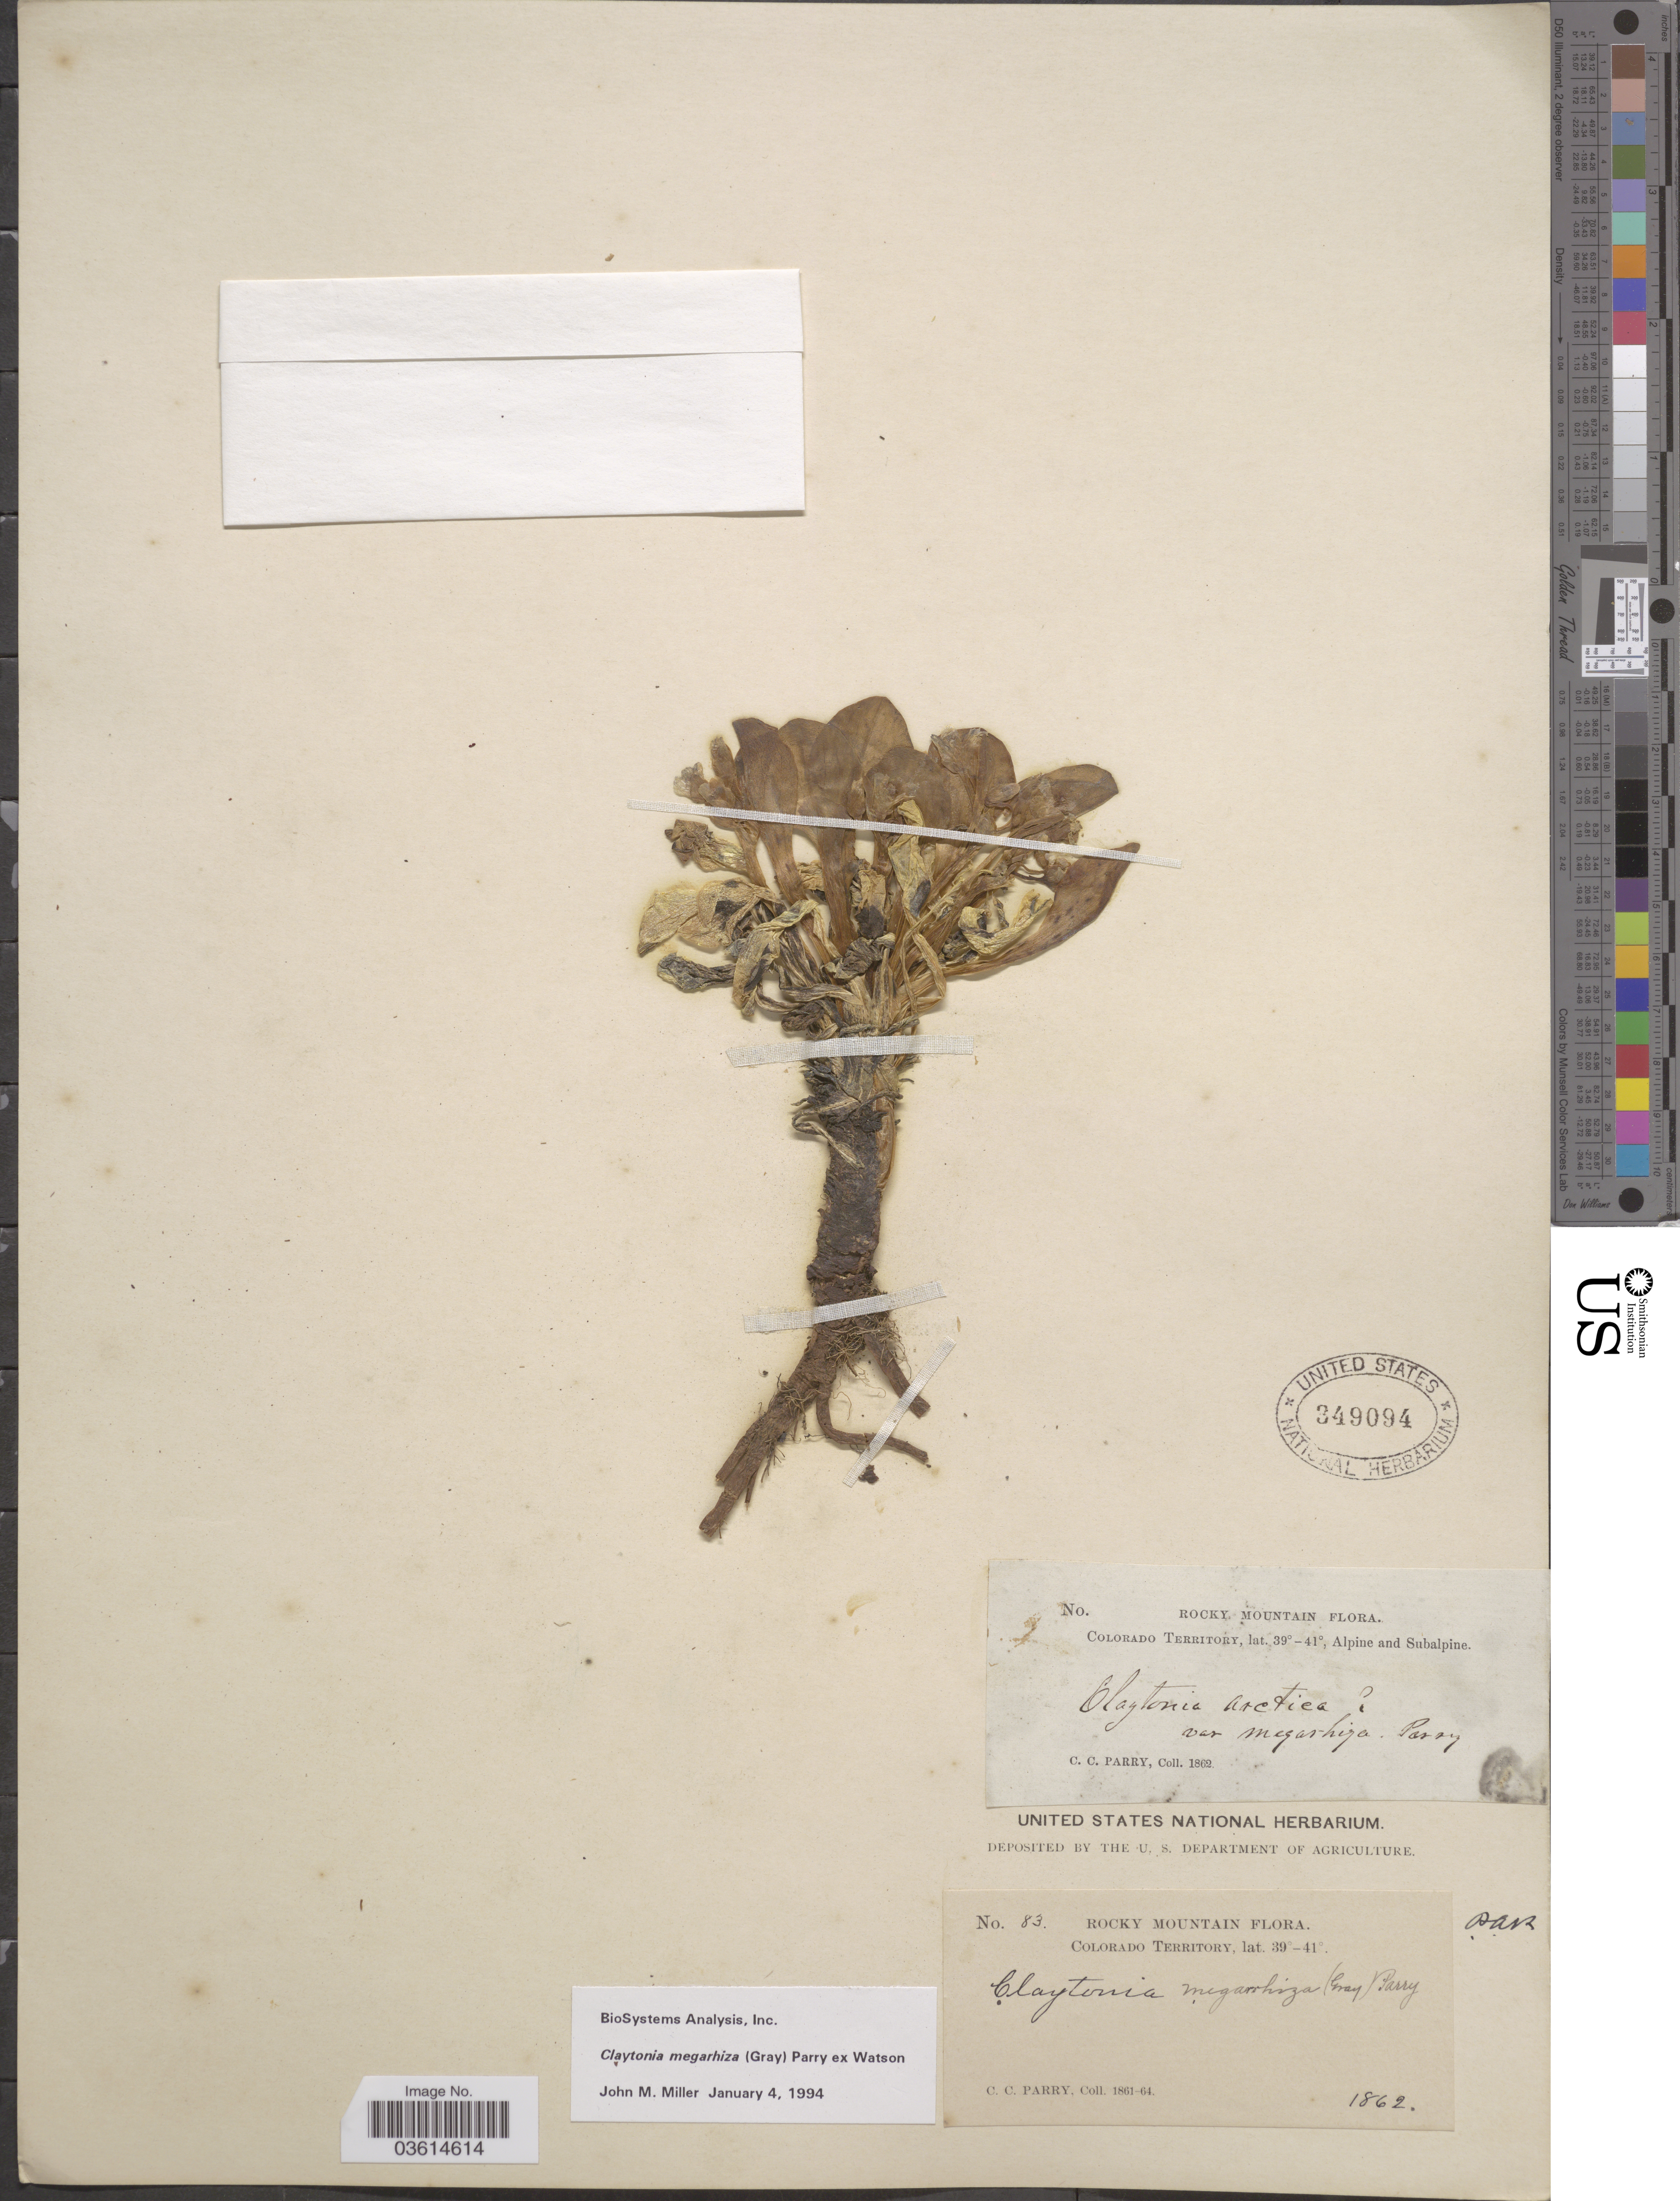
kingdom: Plantae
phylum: Tracheophyta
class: Magnoliopsida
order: Caryophyllales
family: Montiaceae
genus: Claytonia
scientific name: Claytonia megarhiza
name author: (A. Gray) Parry ex S. Watson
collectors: C. C. Parry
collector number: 83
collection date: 1862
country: United States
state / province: Colorado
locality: Rocky Mountain. Colorado Territory.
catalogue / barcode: US 349094